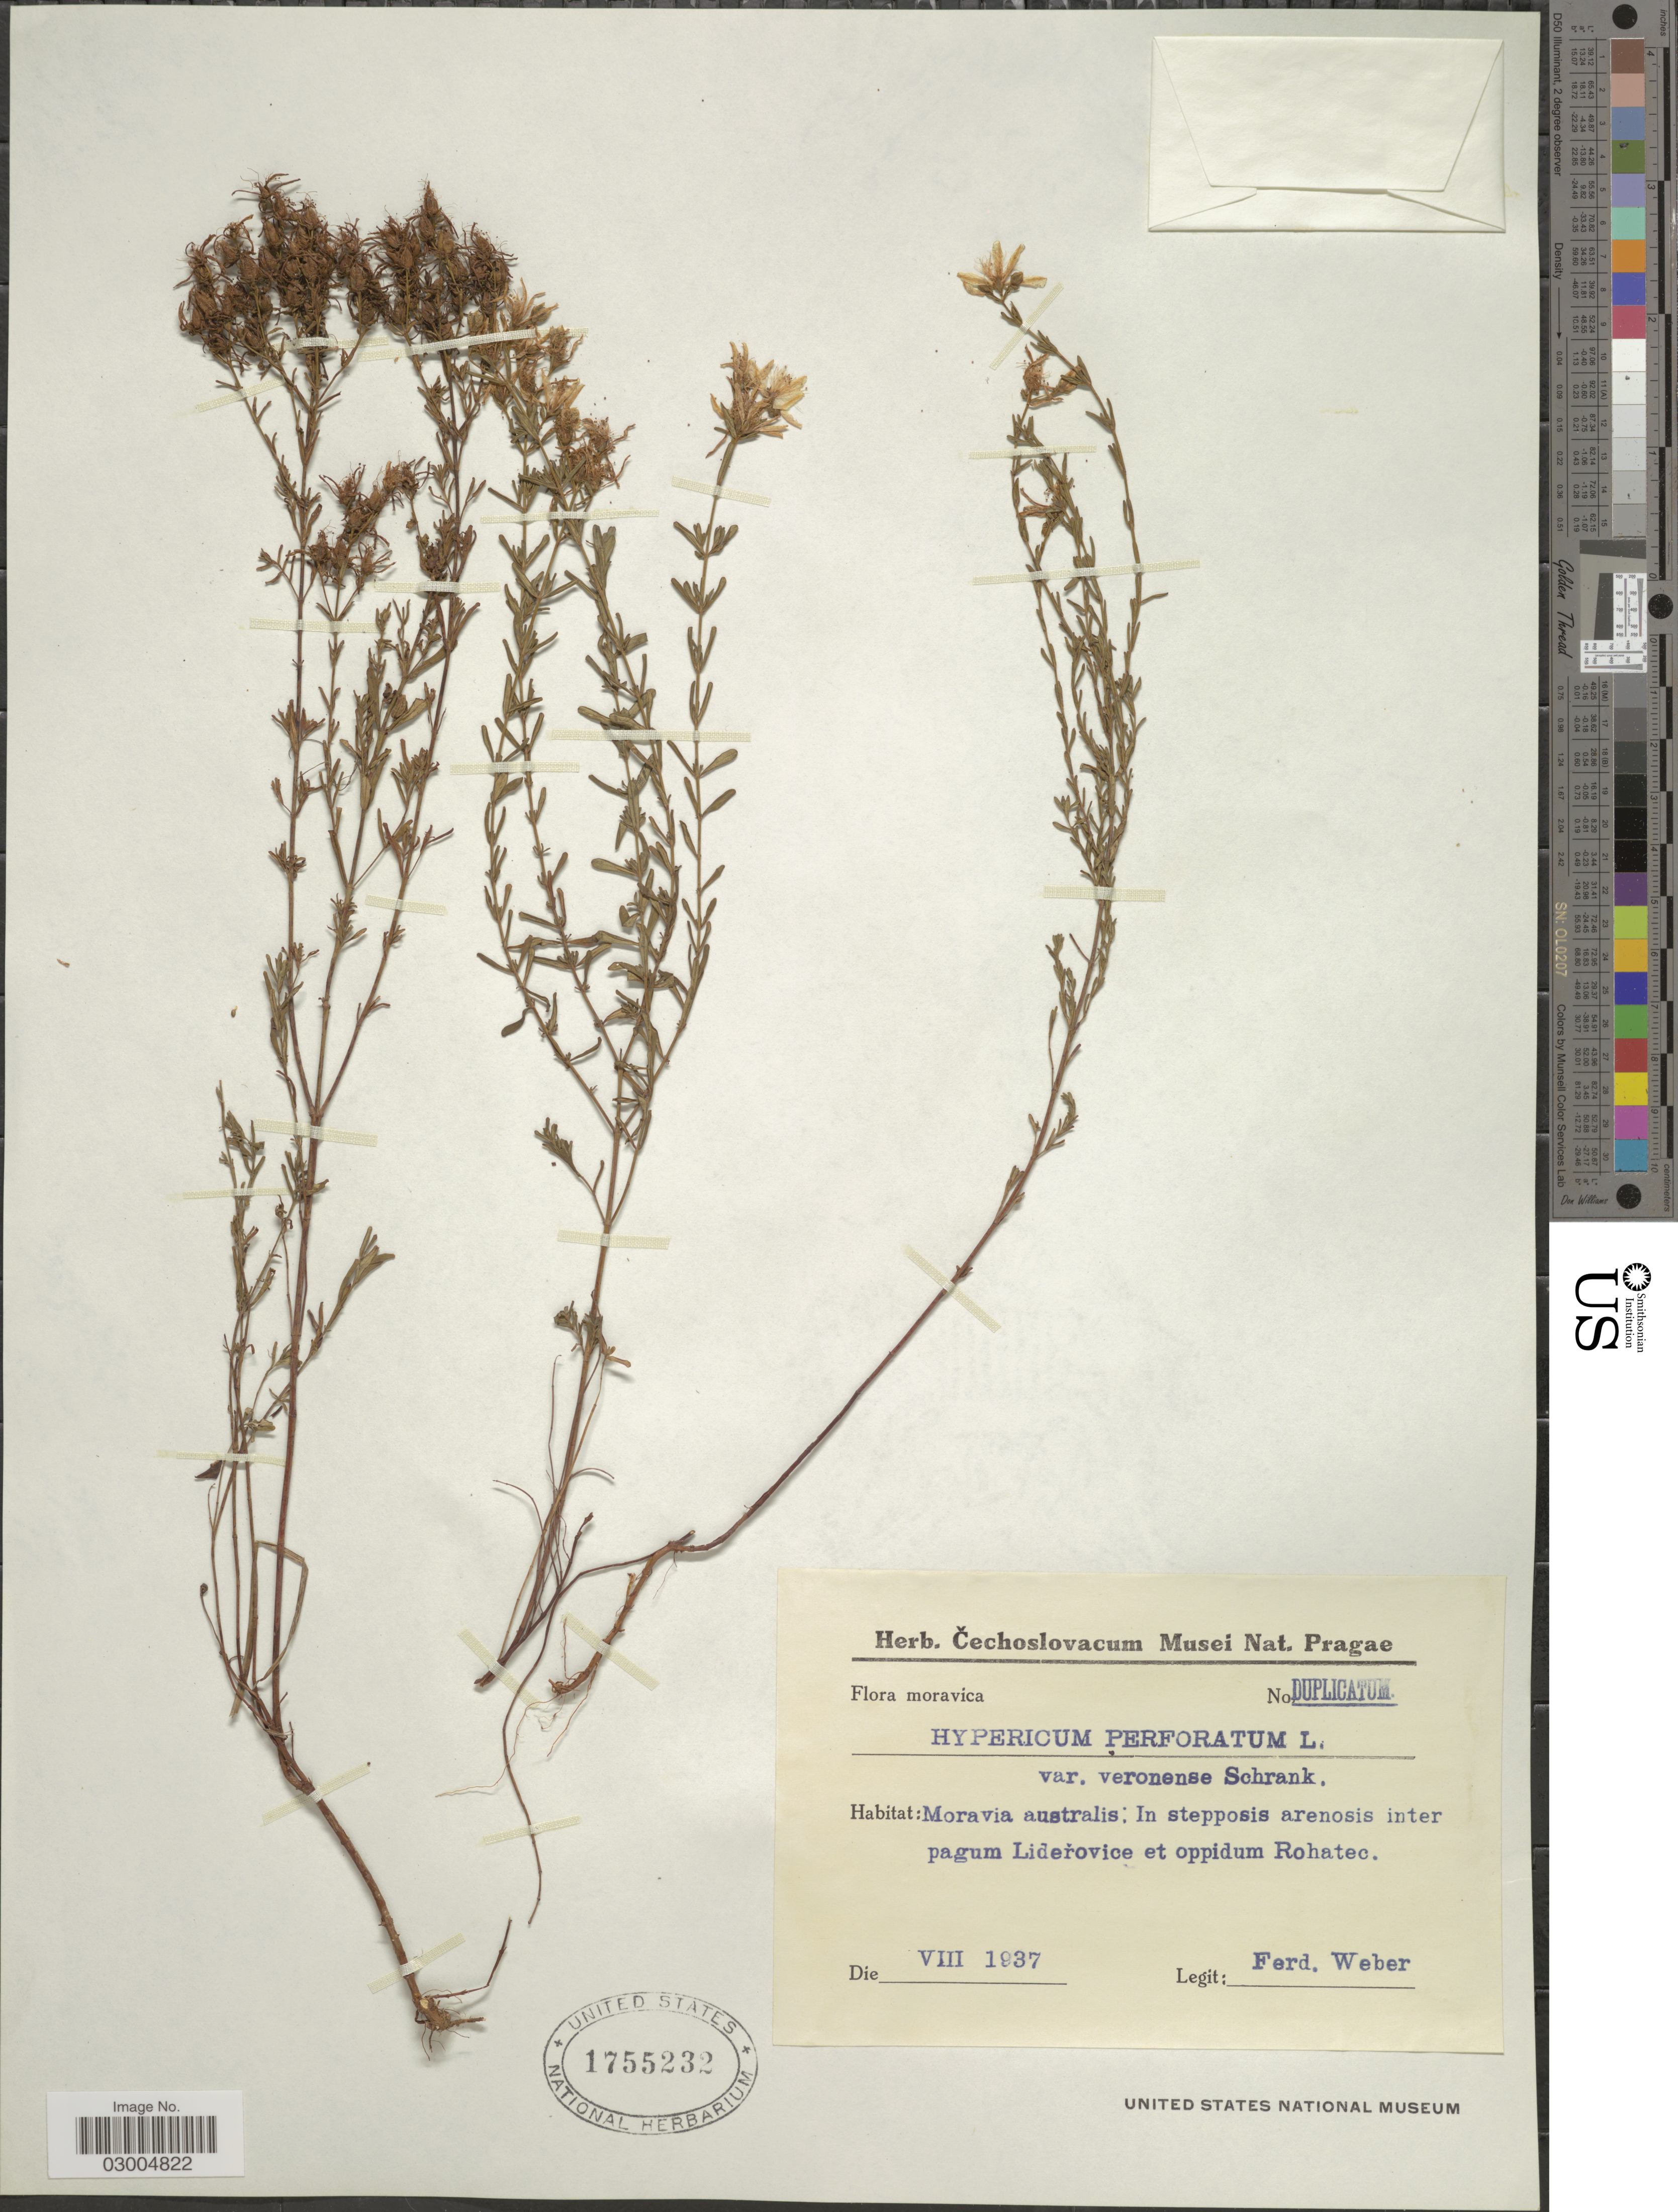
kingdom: Plantae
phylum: Tracheophyta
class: Magnoliopsida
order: Malpighiales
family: Hypericaceae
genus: Hypericum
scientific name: Hypericum perforatum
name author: L.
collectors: F. Weber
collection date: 1937-08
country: Czechia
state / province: Prague, Capital District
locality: Moravia australis: In stepposis arenosis inter pagum Liderovice et oppidum Rohatec.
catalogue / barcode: US 1755232